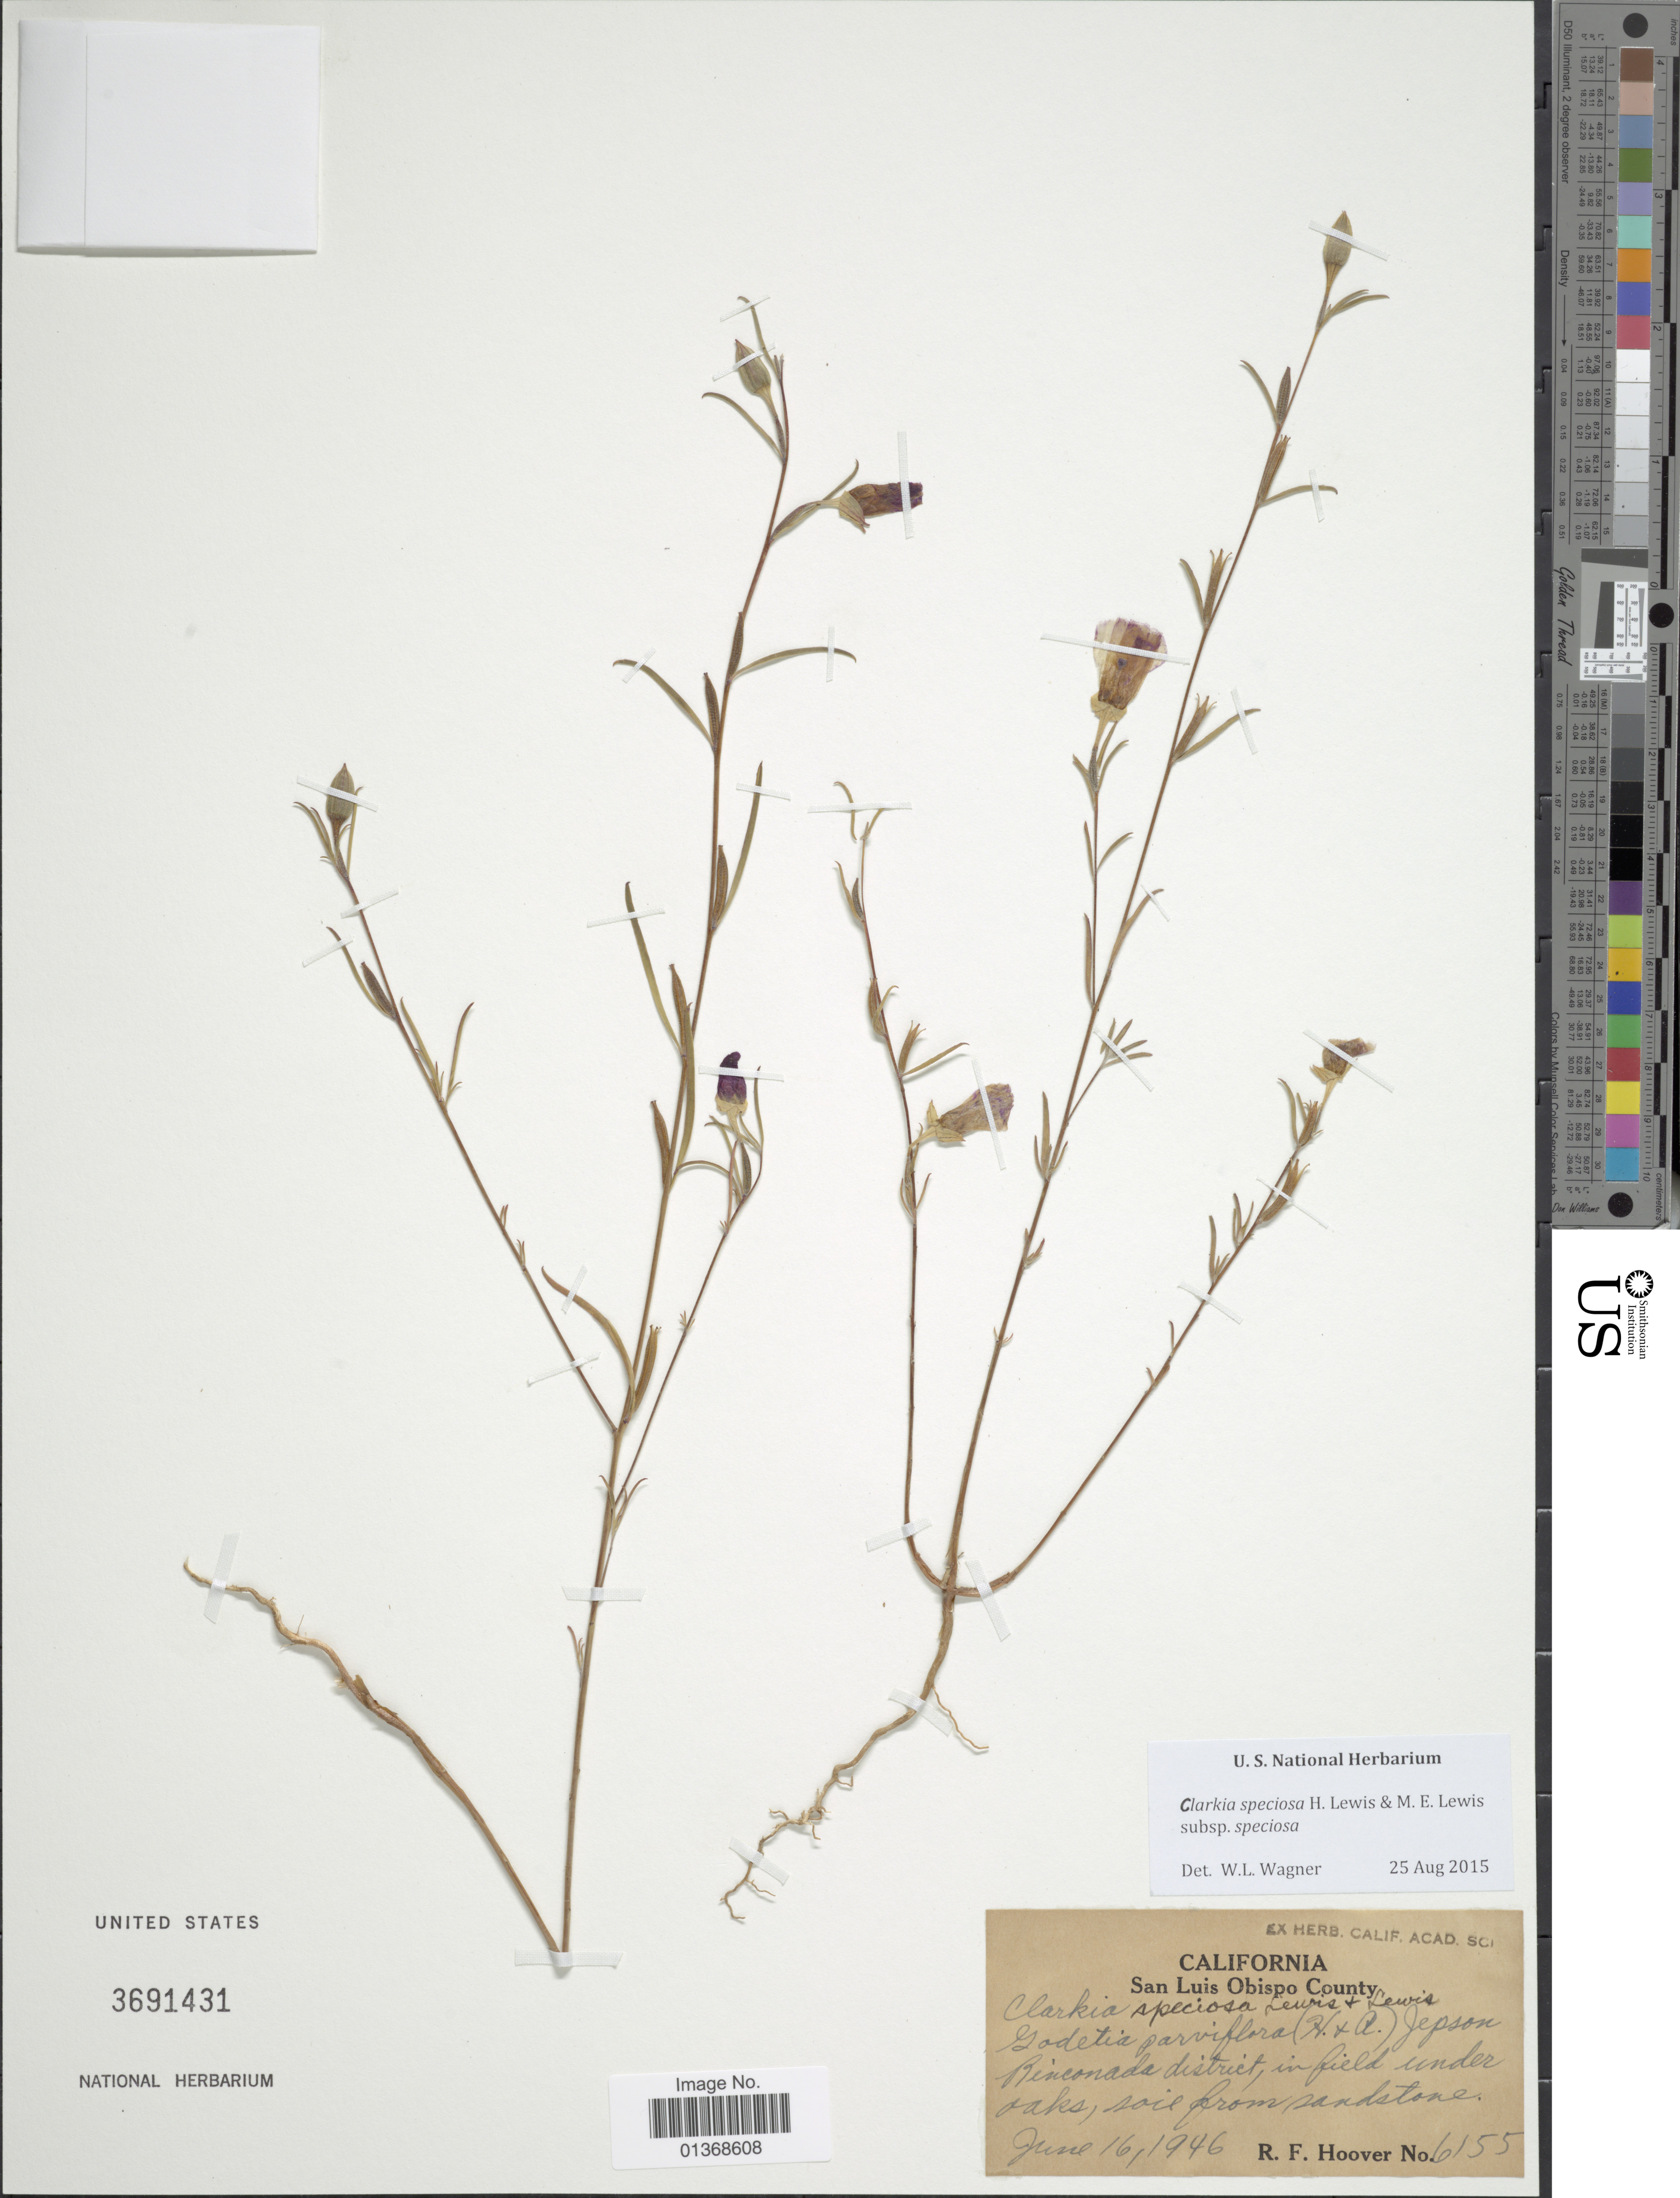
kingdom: Plantae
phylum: Tracheophyta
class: Magnoliopsida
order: Myrtales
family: Onagraceae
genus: Clarkia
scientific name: Clarkia speciosa subsp. speciosa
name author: F. H. Lewis & M.E. Lewis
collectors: R. F. Hoover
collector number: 6155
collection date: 1946-06-16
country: United States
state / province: California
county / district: San Luis Obispo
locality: San Luis Obispo County, Rinconada district, in field under oaks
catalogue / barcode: US 3691431